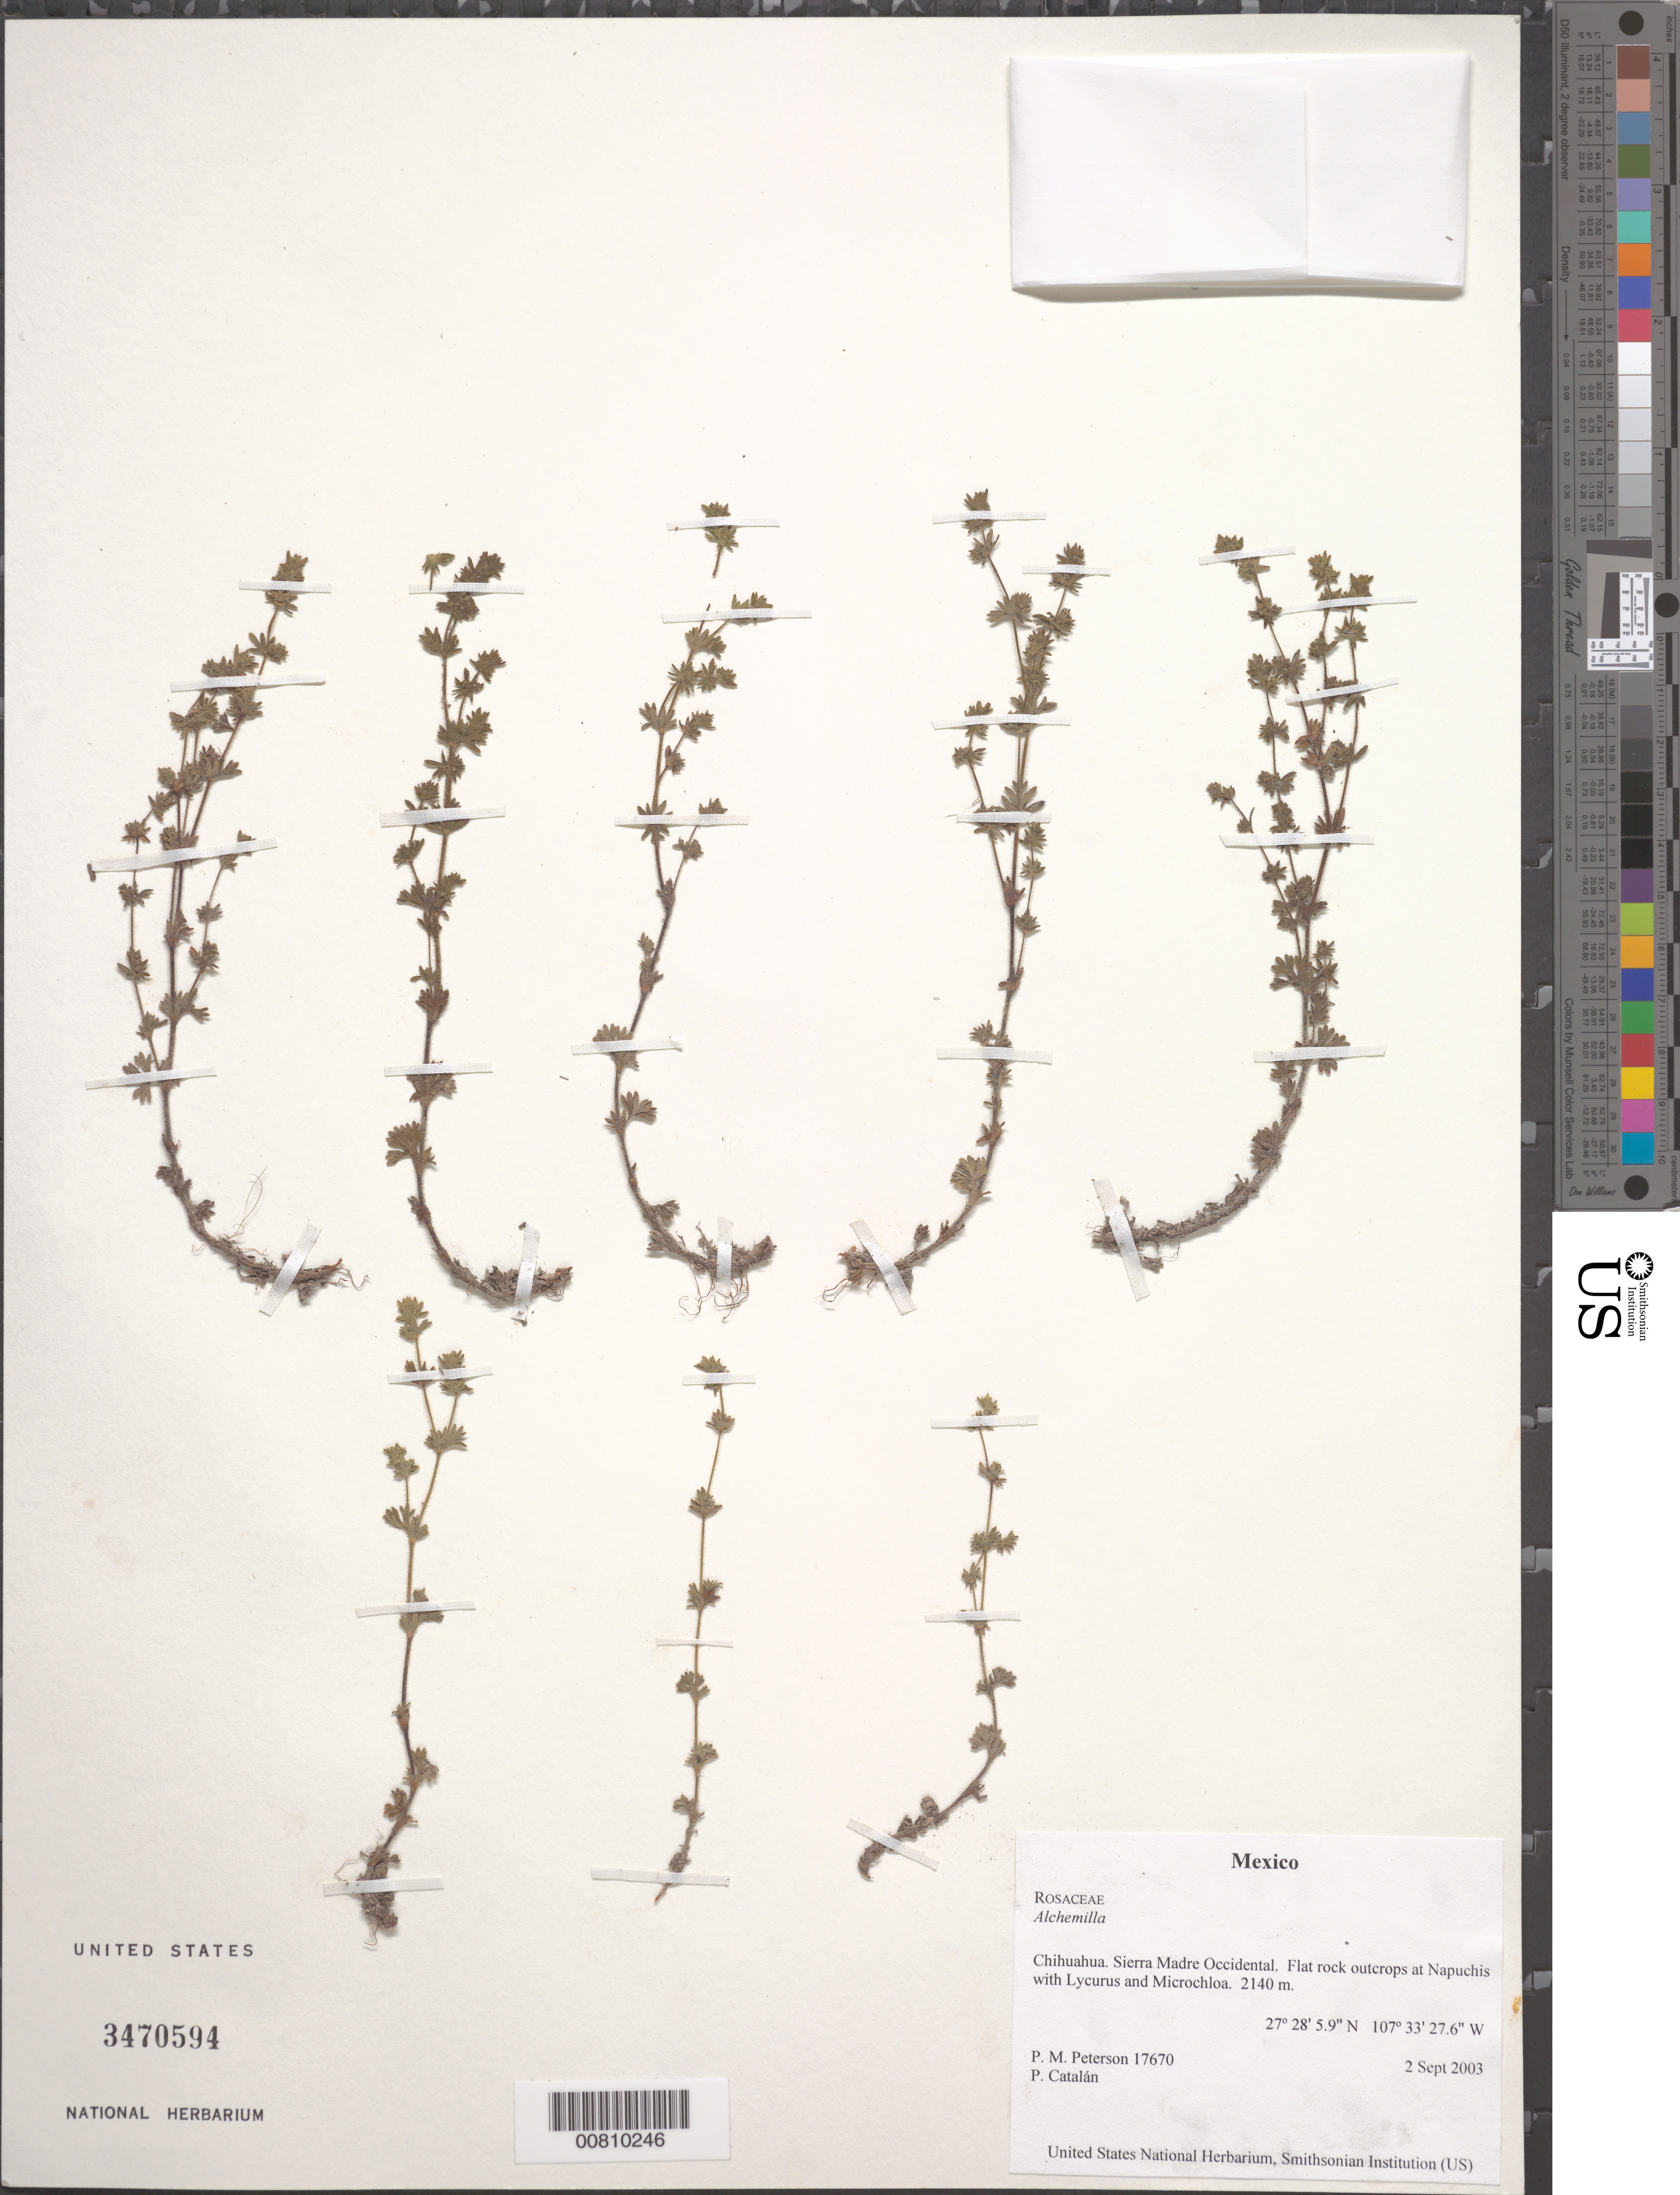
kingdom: Plantae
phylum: Tracheophyta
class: Magnoliopsida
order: Rosales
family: Rosaceae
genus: Lachemilla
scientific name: Lachemilla sp.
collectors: P. M. Peterson & P. Catalán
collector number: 17670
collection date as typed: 02 Sep 2003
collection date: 2003-09-02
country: Mexico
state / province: Chihuahua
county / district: Sierra Madre Occidental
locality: Flat rock outcrops at Napuchis with Lycurus and Microchloa.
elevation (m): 2140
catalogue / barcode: US 3470594